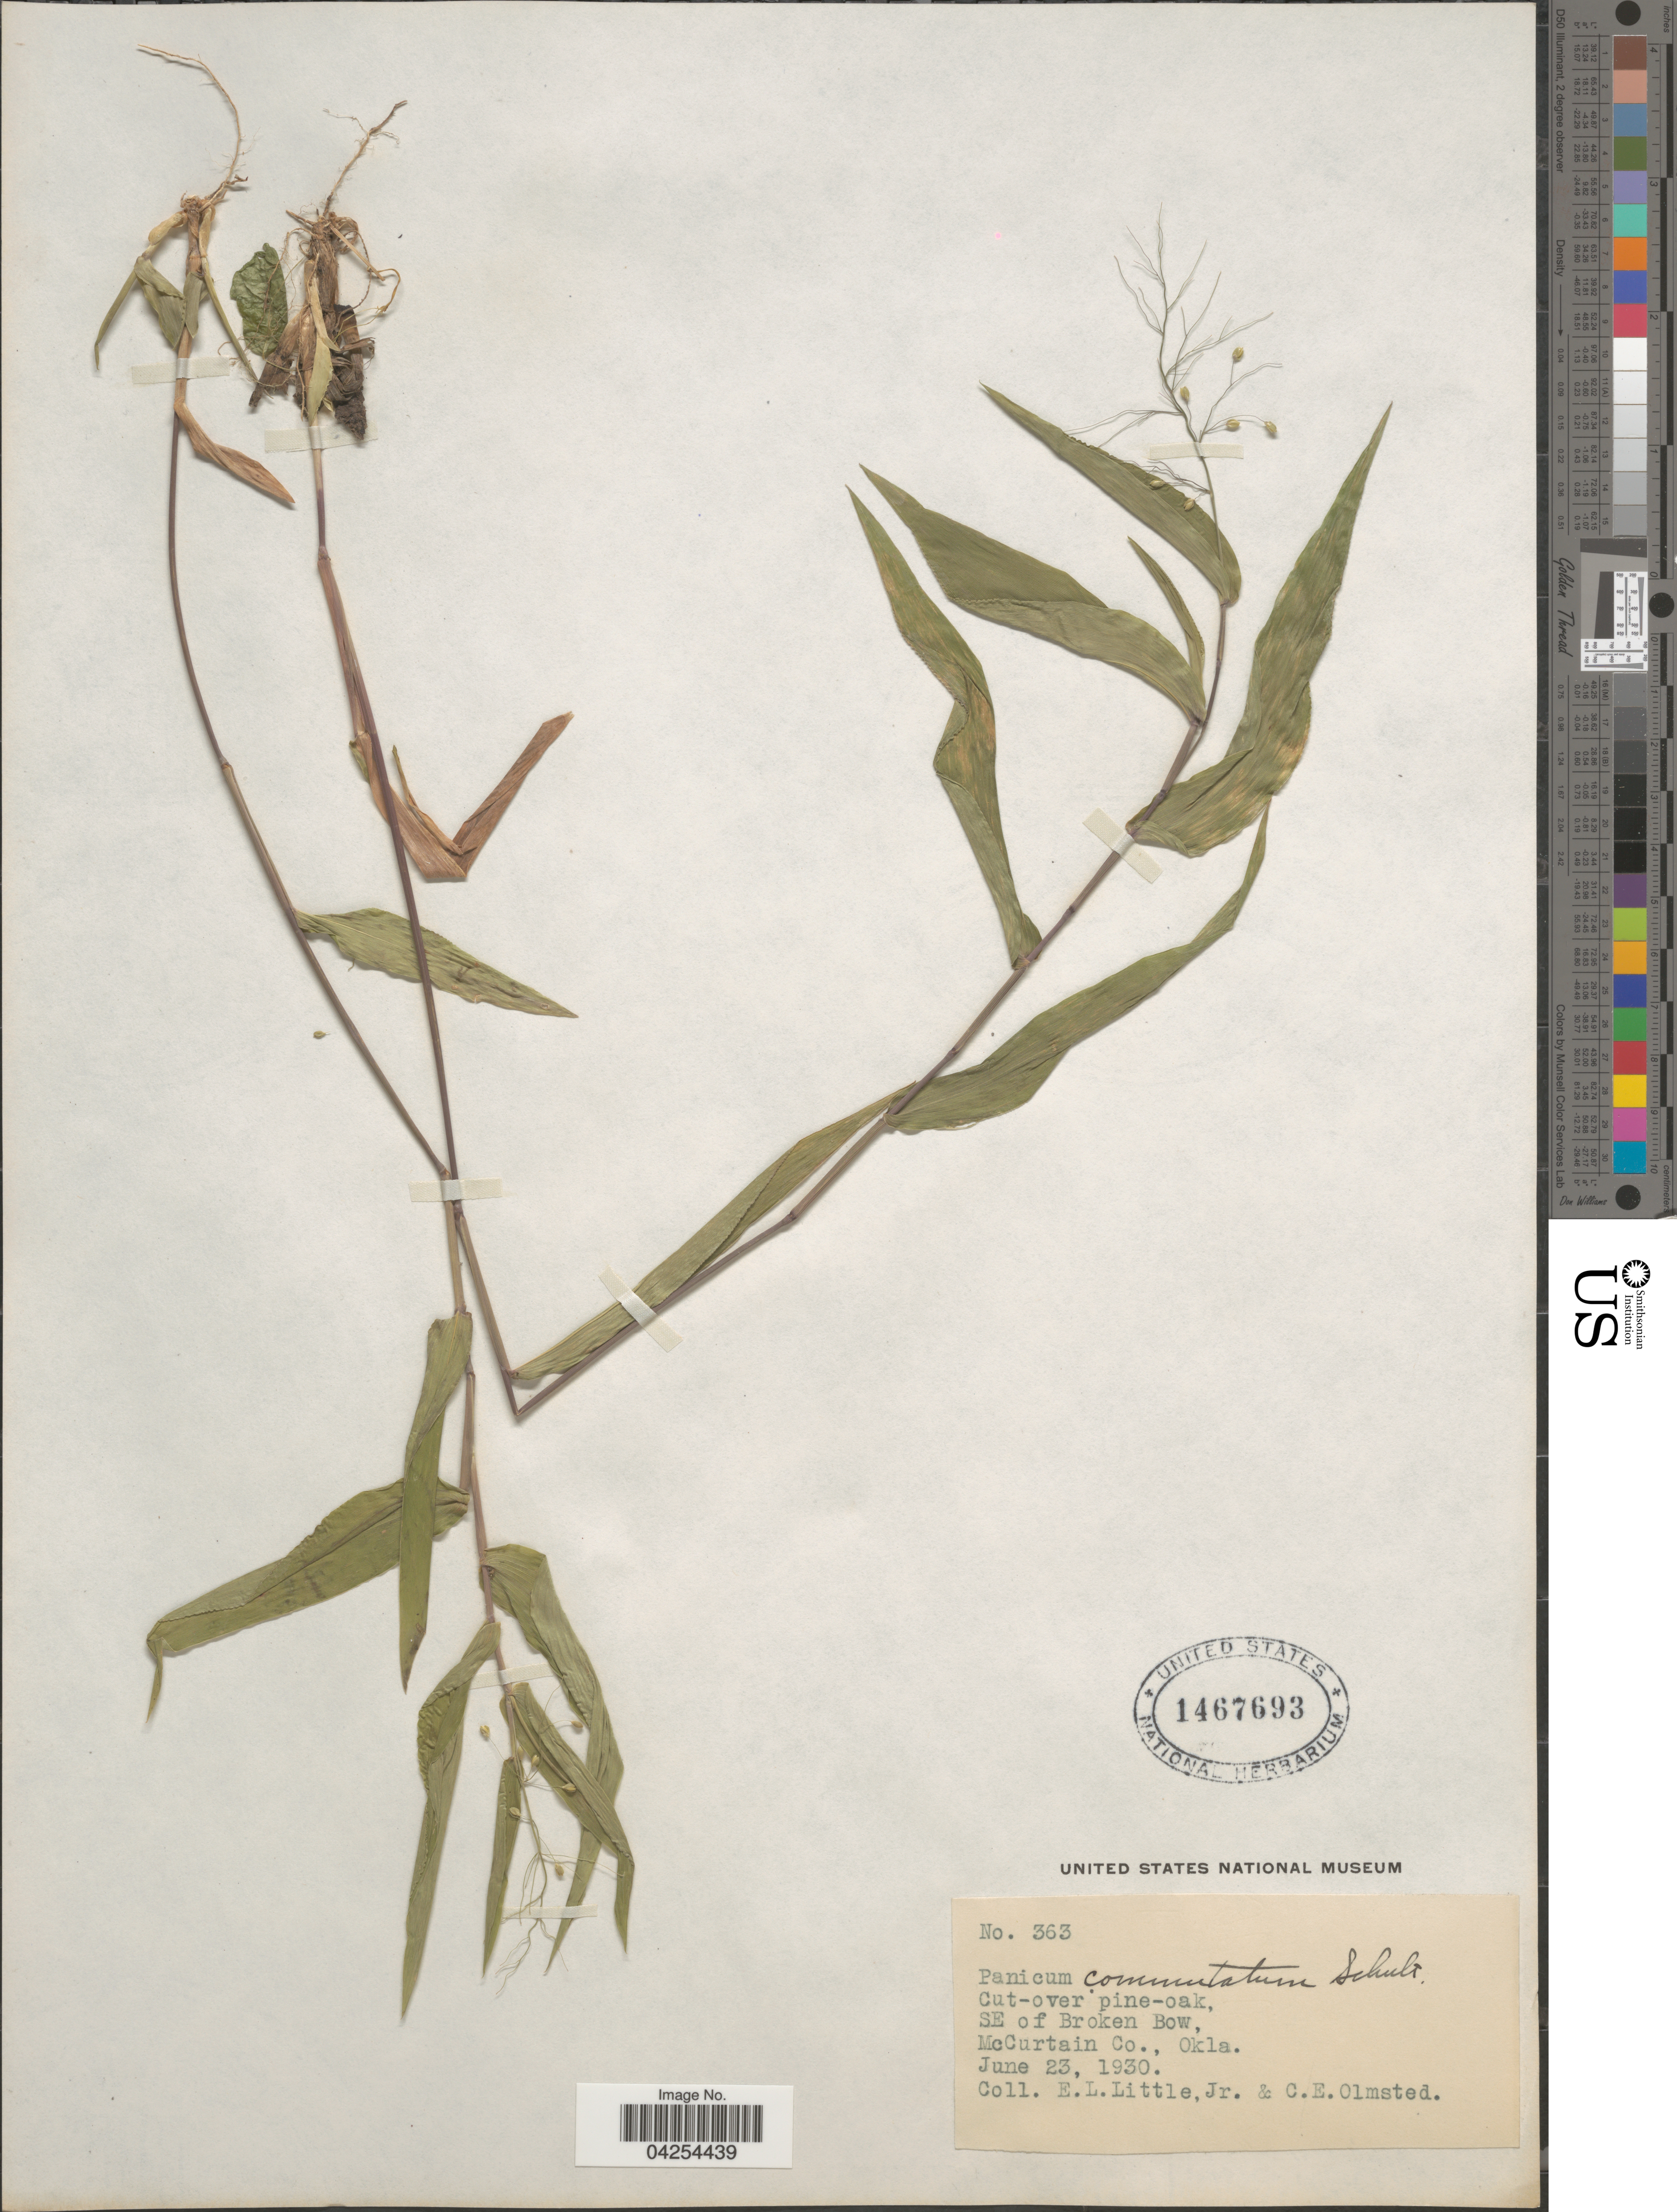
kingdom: Plantae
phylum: Tracheophyta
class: Liliopsida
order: Poales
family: Poaceae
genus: Dichanthelium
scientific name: Dichanthelium commutatum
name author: (Schult.) Gould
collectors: E. L. Little & C. Olmsted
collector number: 363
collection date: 1930-06-23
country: United States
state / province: Oklahoma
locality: Cut-over pine-oak, SE of Broken Bow, McCurtain Co.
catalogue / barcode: US 1467693